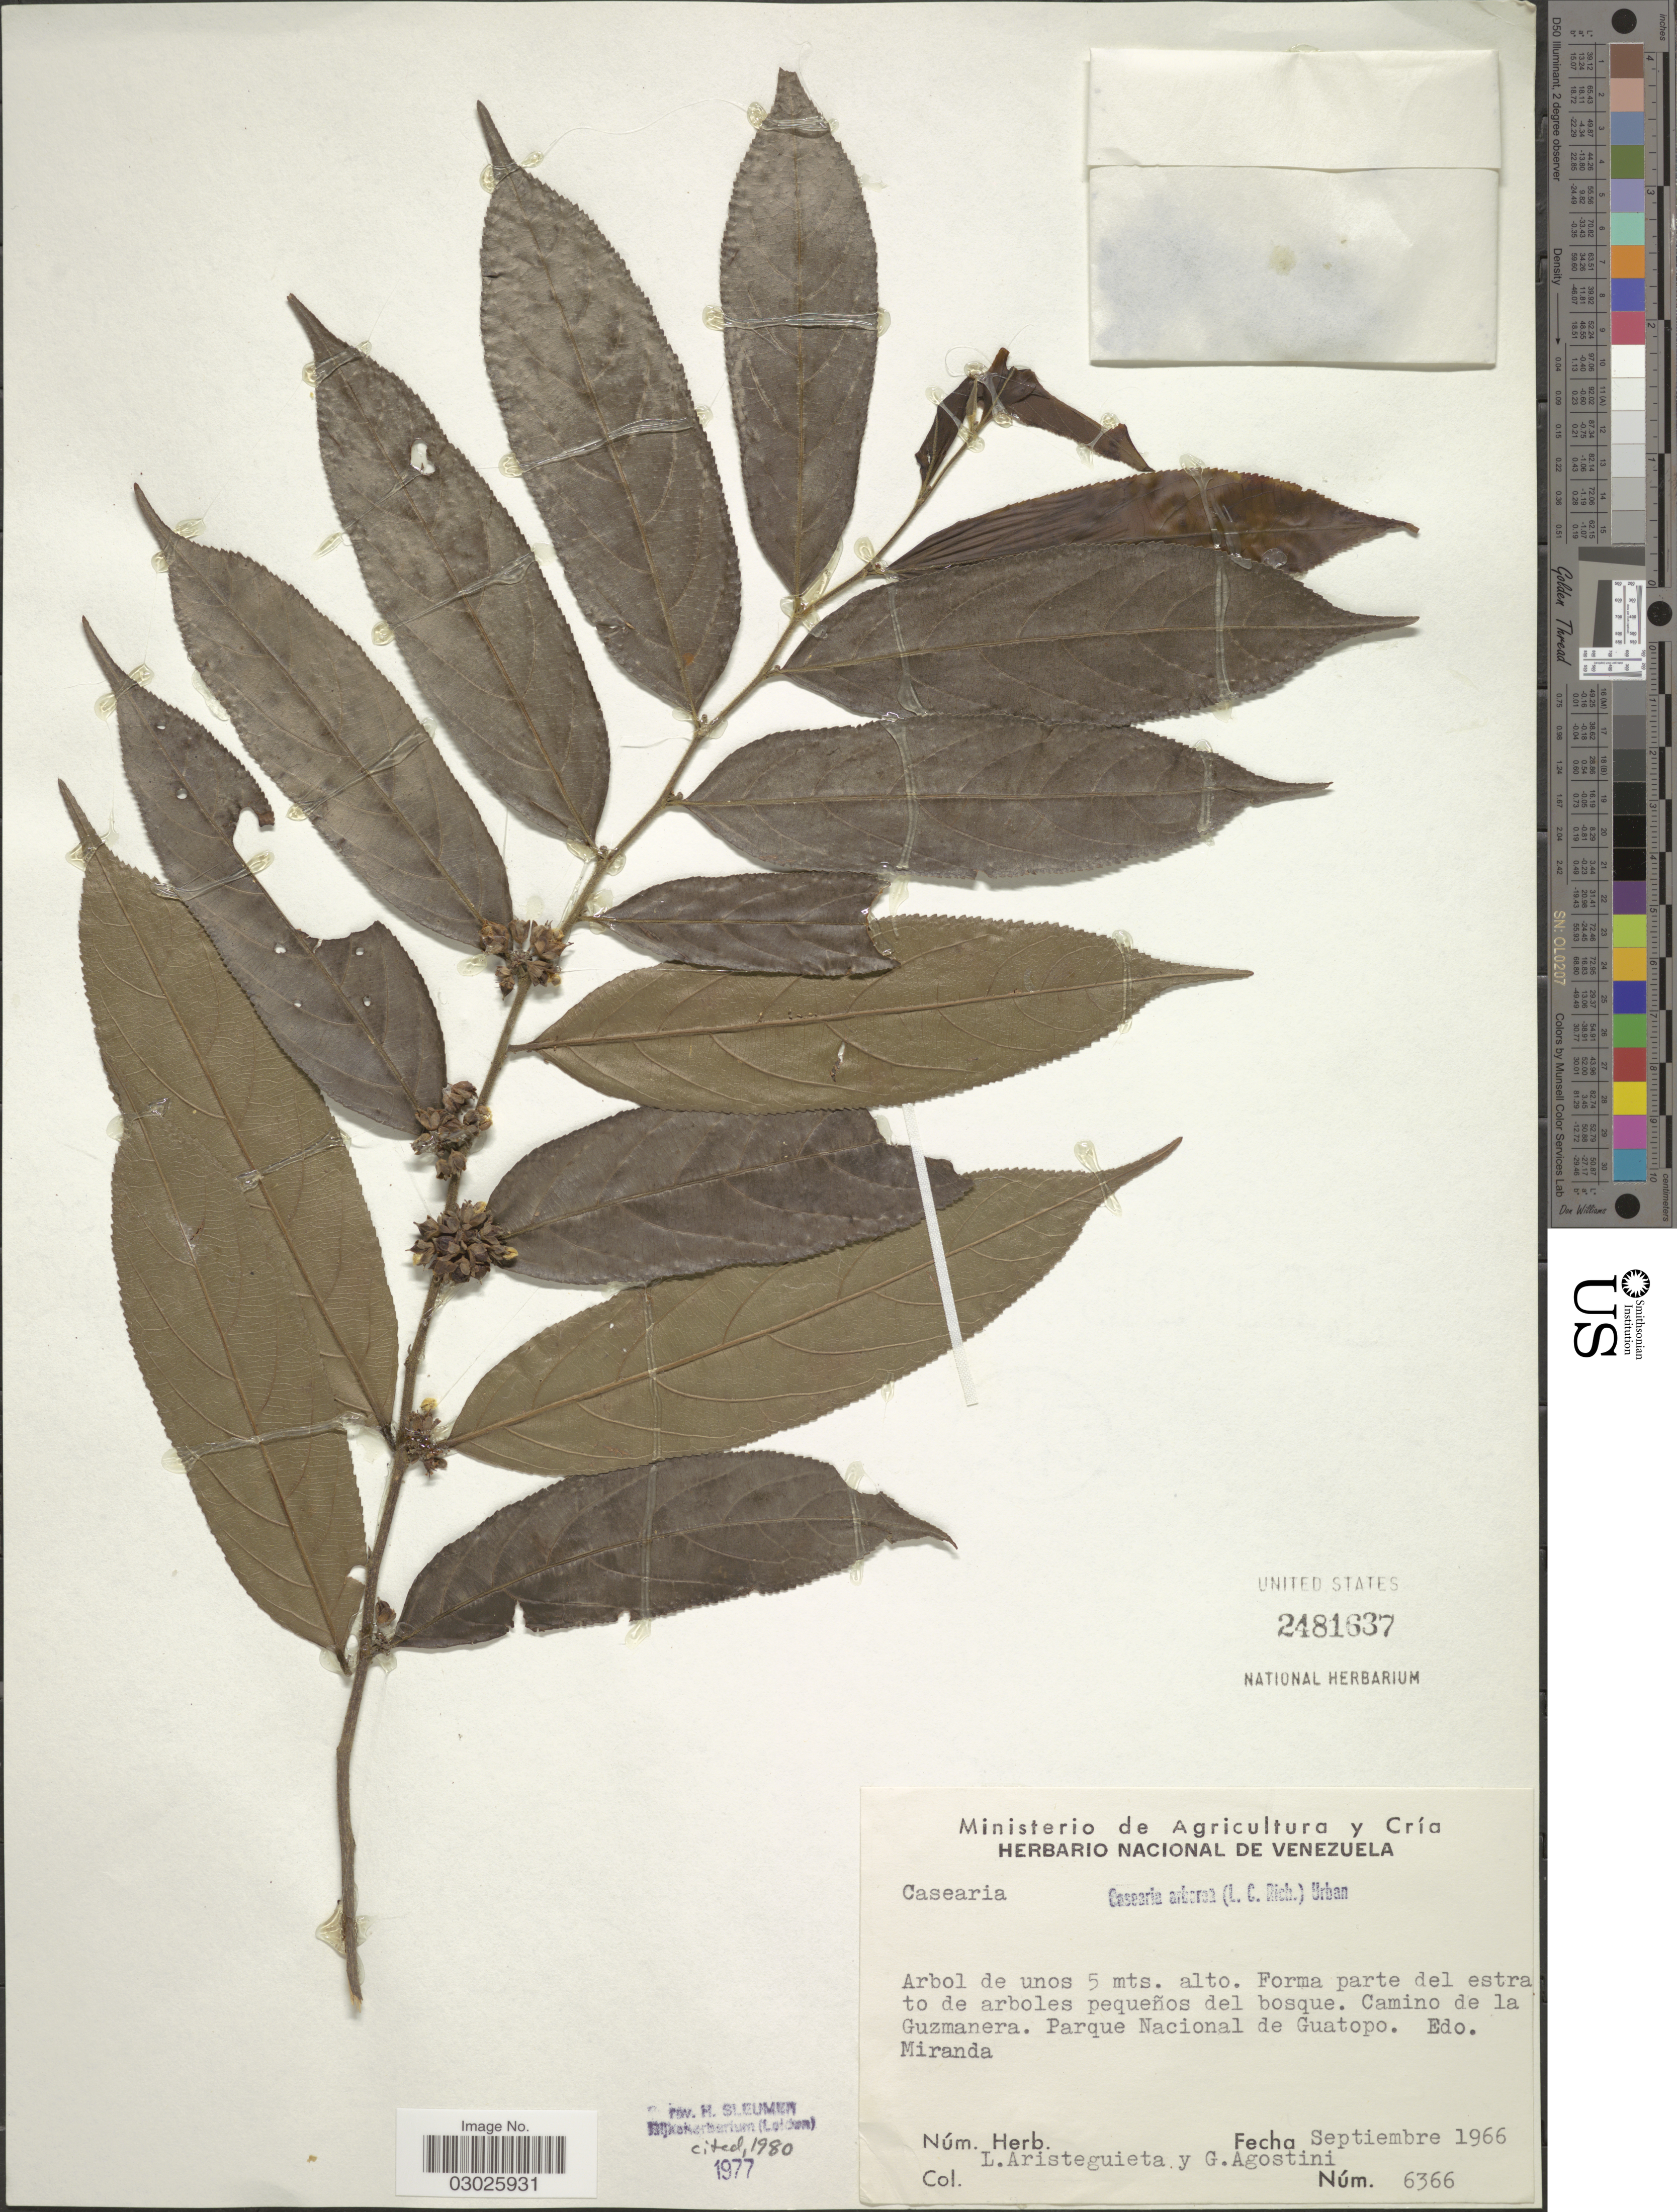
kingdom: Plantae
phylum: Tracheophyta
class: Magnoliopsida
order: Malpighiales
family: Salicaceae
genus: Casearia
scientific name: Casearia arborea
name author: (Rich.) Urb.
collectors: L. Aristeguieta & G. Agostini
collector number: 6366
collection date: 1966-09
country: Venezuela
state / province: Miranda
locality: Camino de la Guzmanera. Parque Nacional de Guatopo. Edo. Miranda.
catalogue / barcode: US 2481637